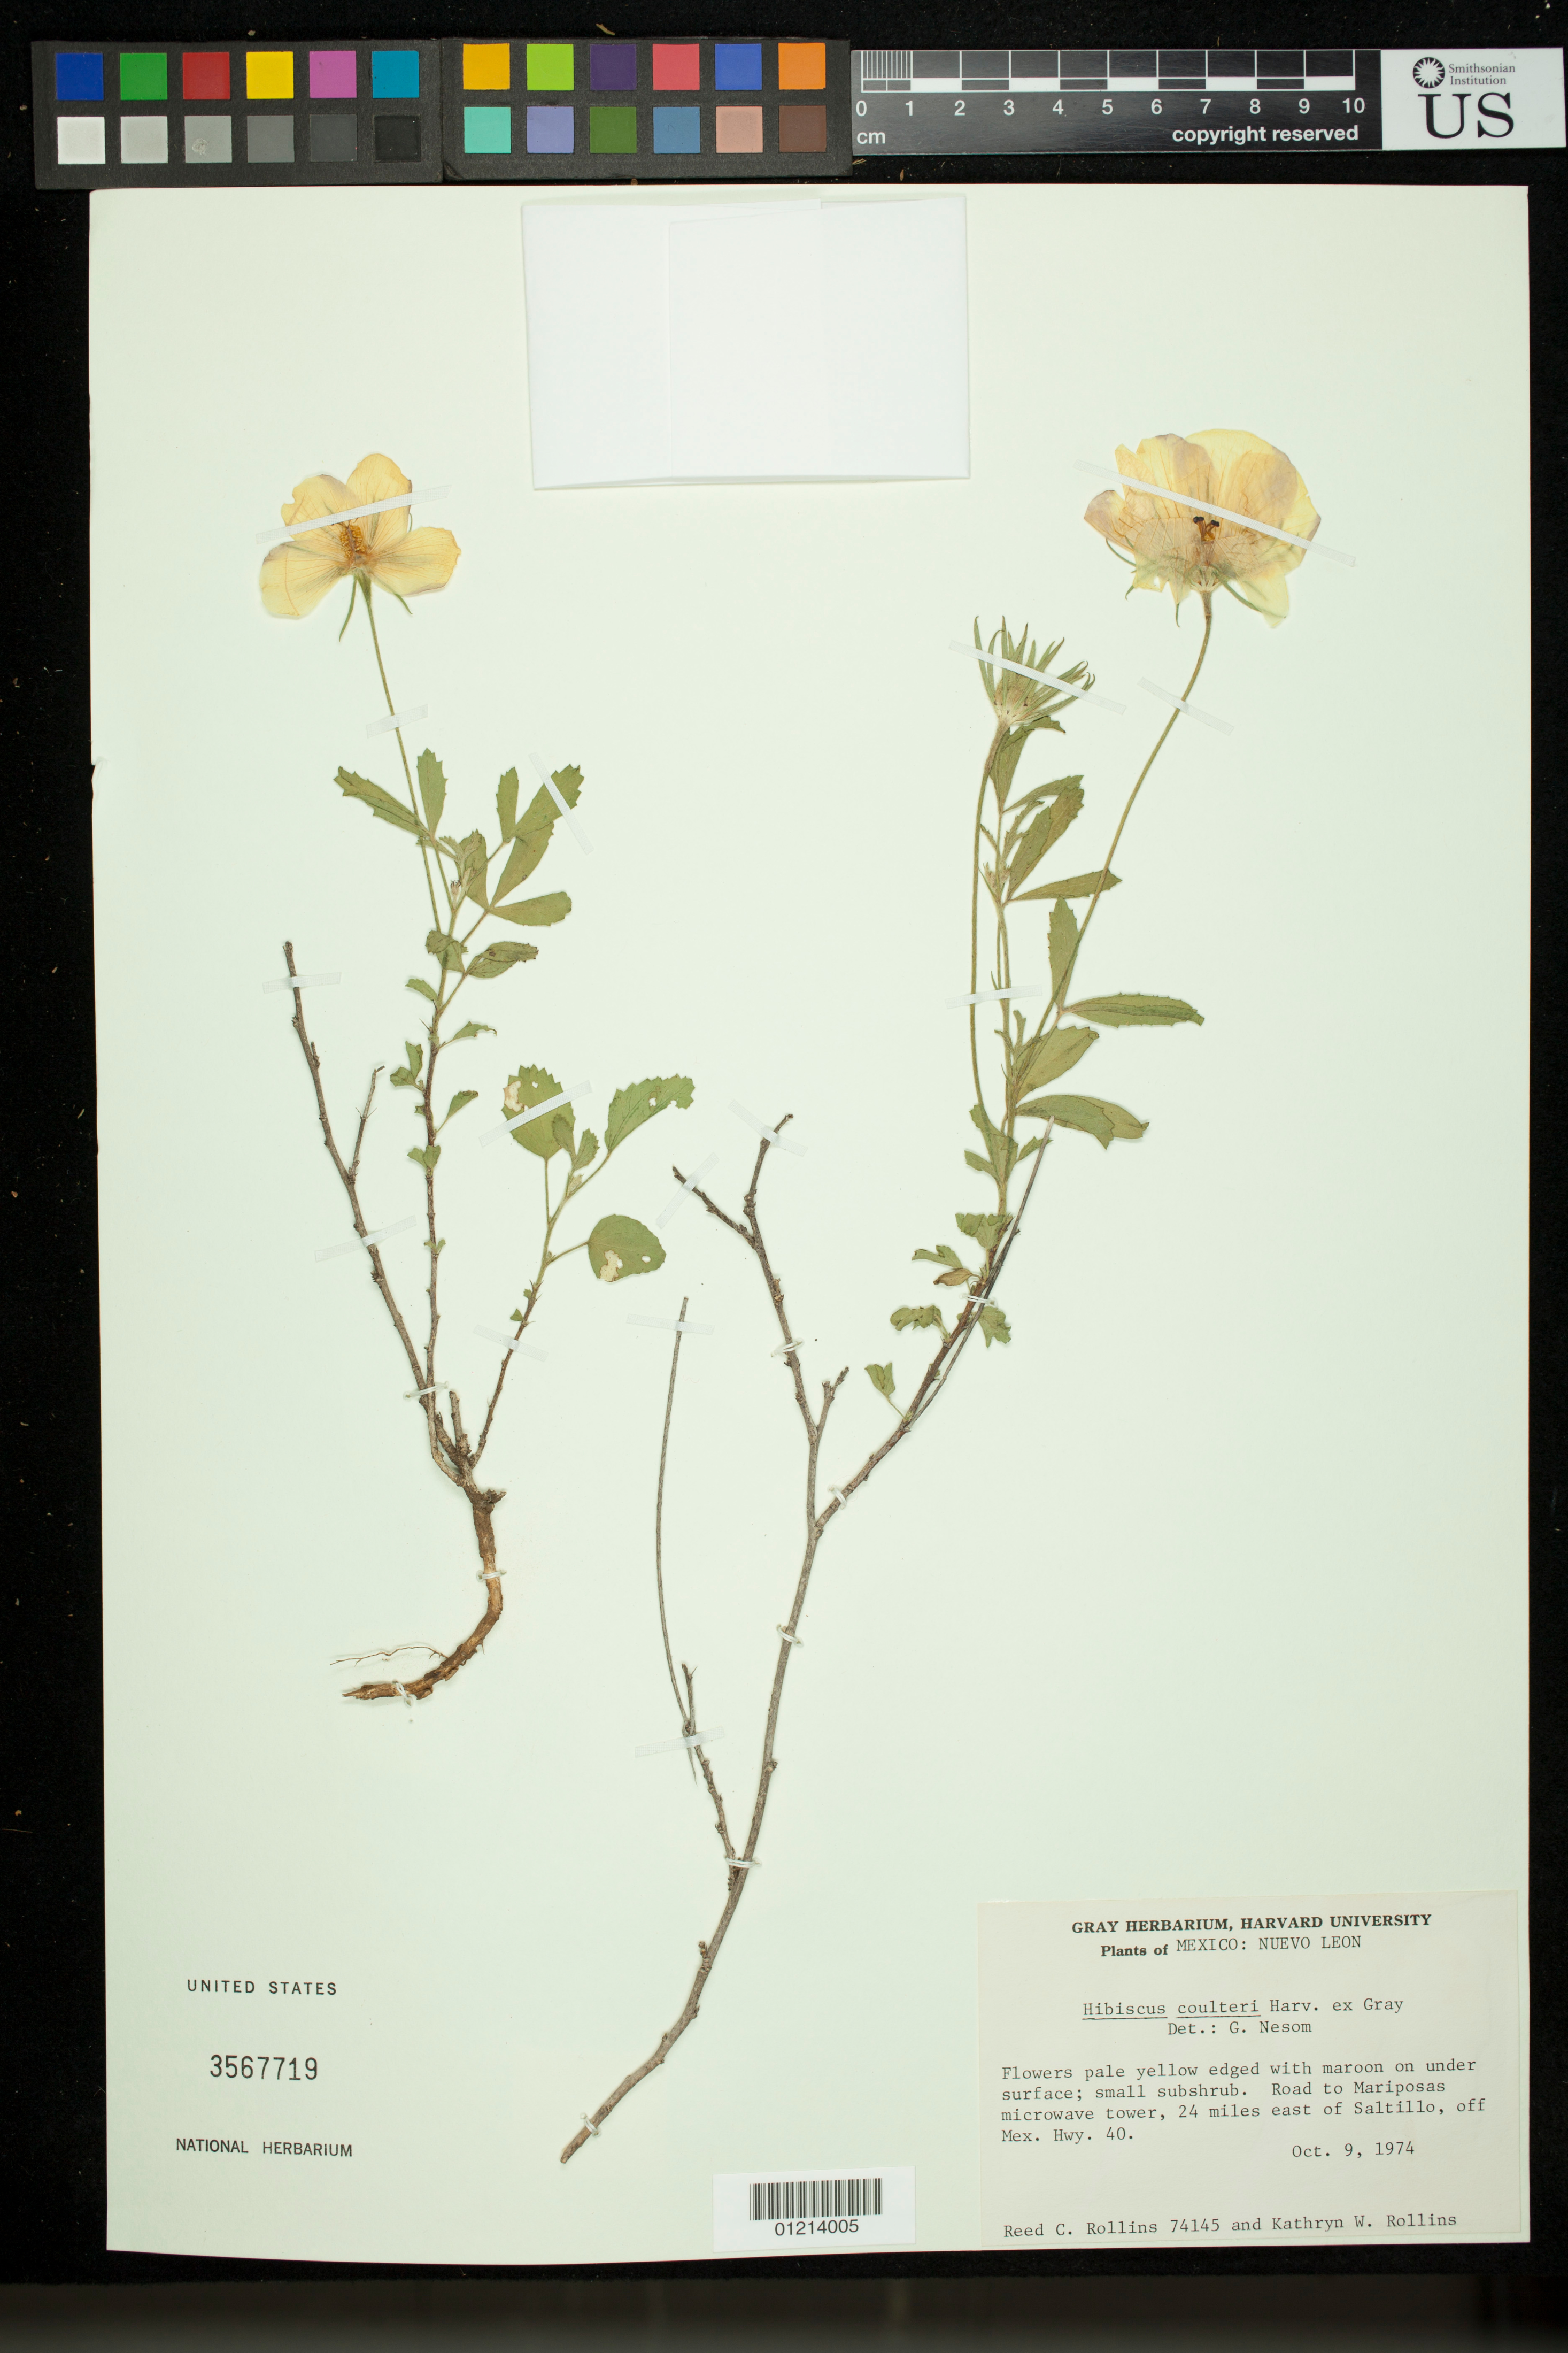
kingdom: Plantae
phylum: Tracheophyta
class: Magnoliopsida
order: Malvales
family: Malvaceae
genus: Hibiscus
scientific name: Hibiscus coulteri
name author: Harv. ex A. Gray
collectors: R. C. Rollins & K. W. Rollins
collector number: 74145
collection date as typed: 10 Sep 1974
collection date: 1974-09-10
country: Mexico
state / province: Nuevo León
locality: Nuevo Leon: Road to Mariposas microwave tower, 24 miles east of Saltillo, off Mex. Hwy. 40.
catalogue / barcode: US 3567719